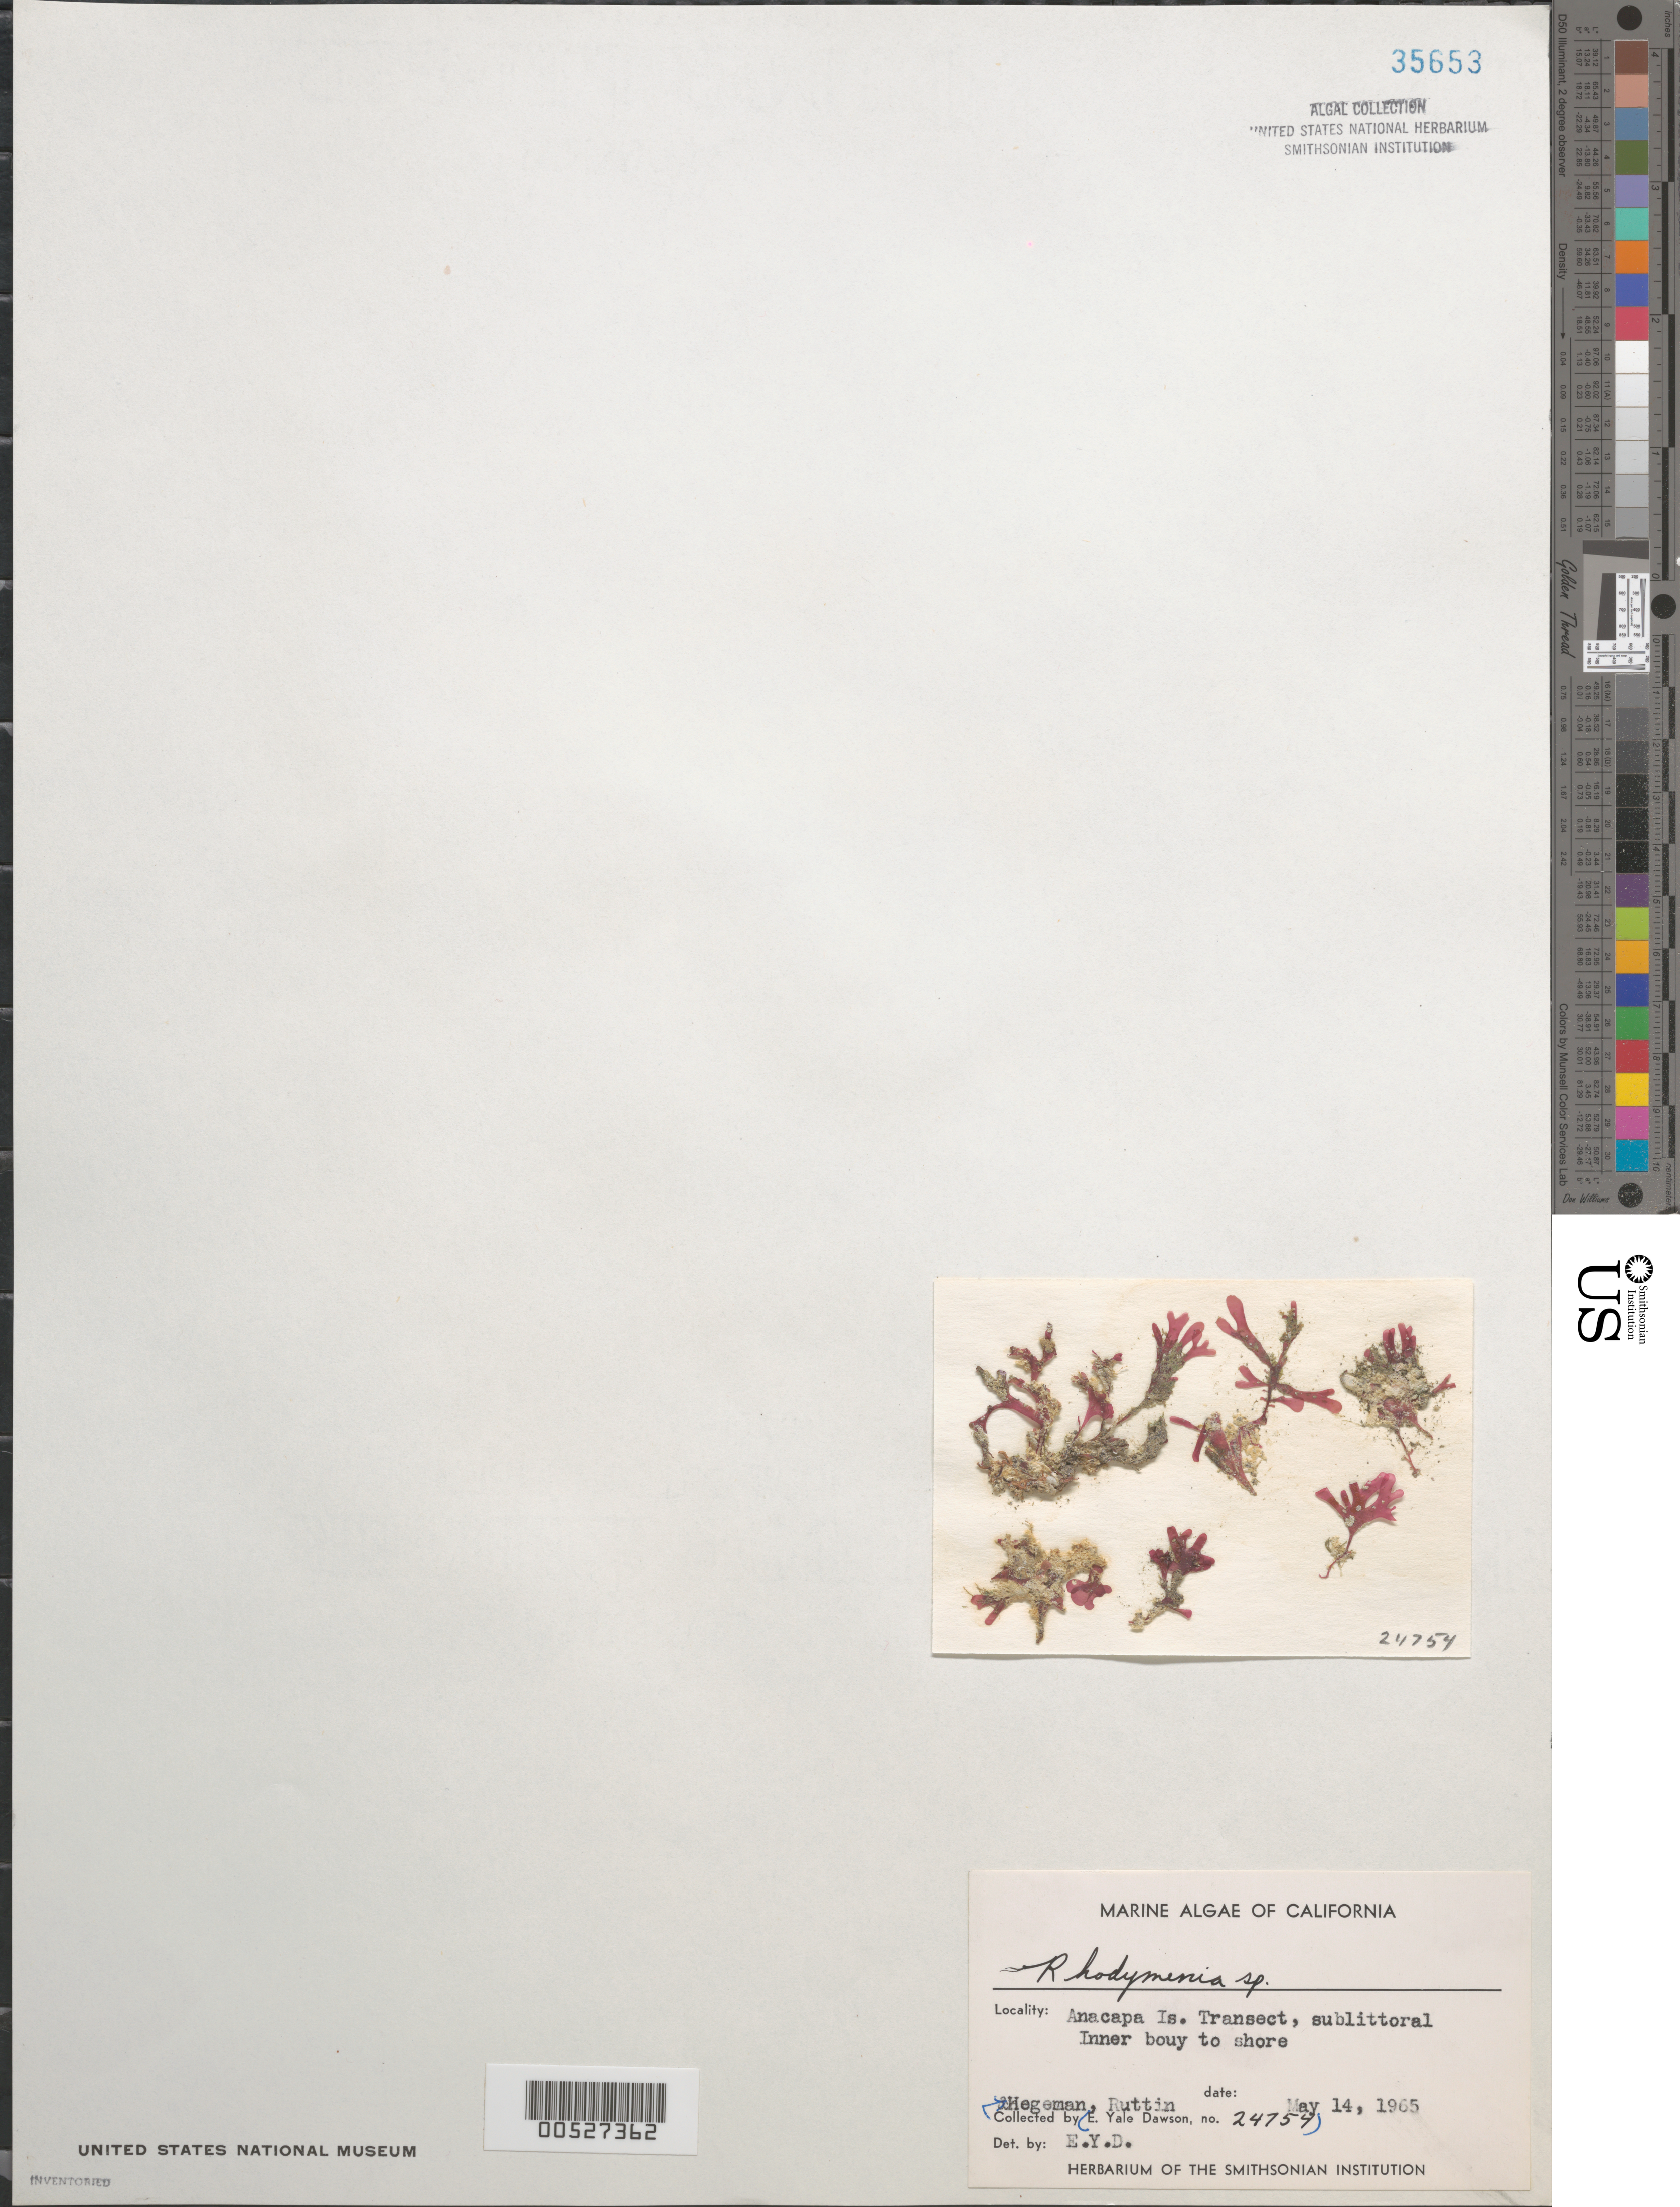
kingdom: Plantae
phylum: Rhodophyta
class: Florideophyceae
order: Rhodymeniales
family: Rhodymeniaceae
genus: Rhodymenia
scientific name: Rhodymenia sp.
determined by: Dawson, E. Y.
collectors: R. Hegeman & -. Ruttin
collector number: EYD 24754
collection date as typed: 14 May 1965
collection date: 1965-05-14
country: United States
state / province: California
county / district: Ventura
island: Anacapa Island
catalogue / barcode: US 35653